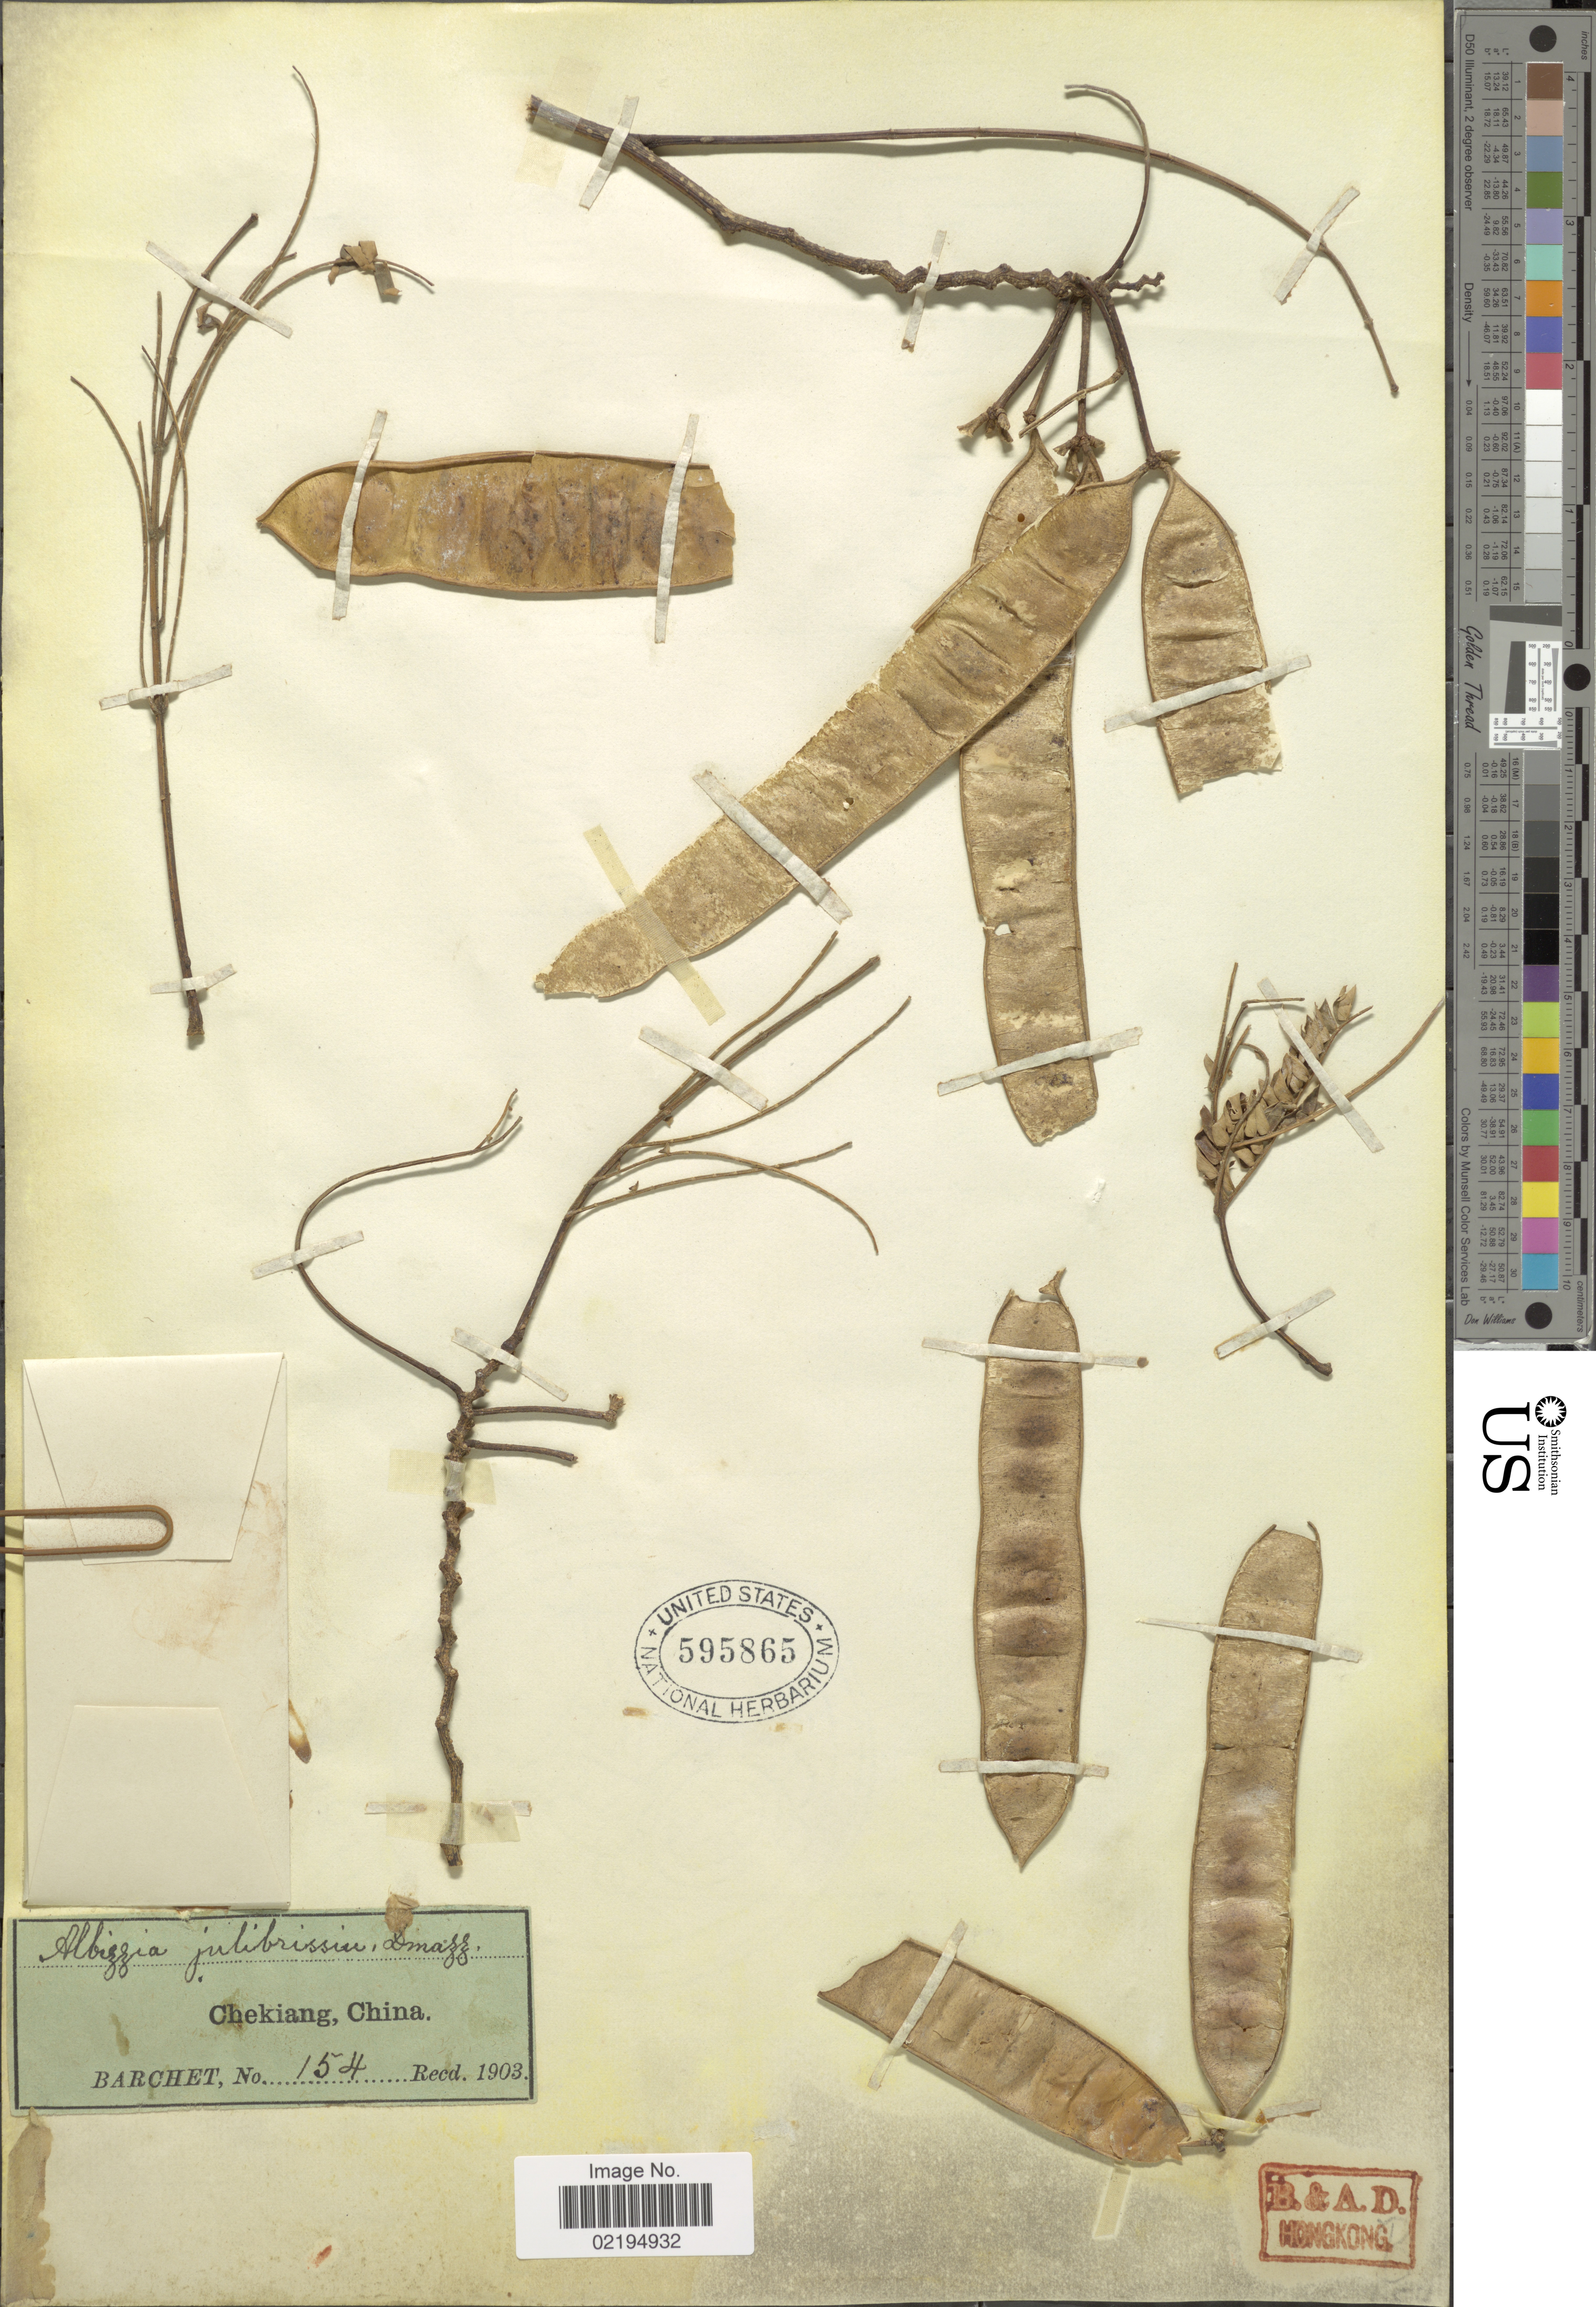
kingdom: Plantae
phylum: Tracheophyta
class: Magnoliopsida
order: Fabales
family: Fabaceae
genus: Albizia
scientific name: Albizia julibrissin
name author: Durazz.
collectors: Barchet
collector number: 154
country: China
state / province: Zhejiang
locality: Chekiang.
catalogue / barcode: US 595865